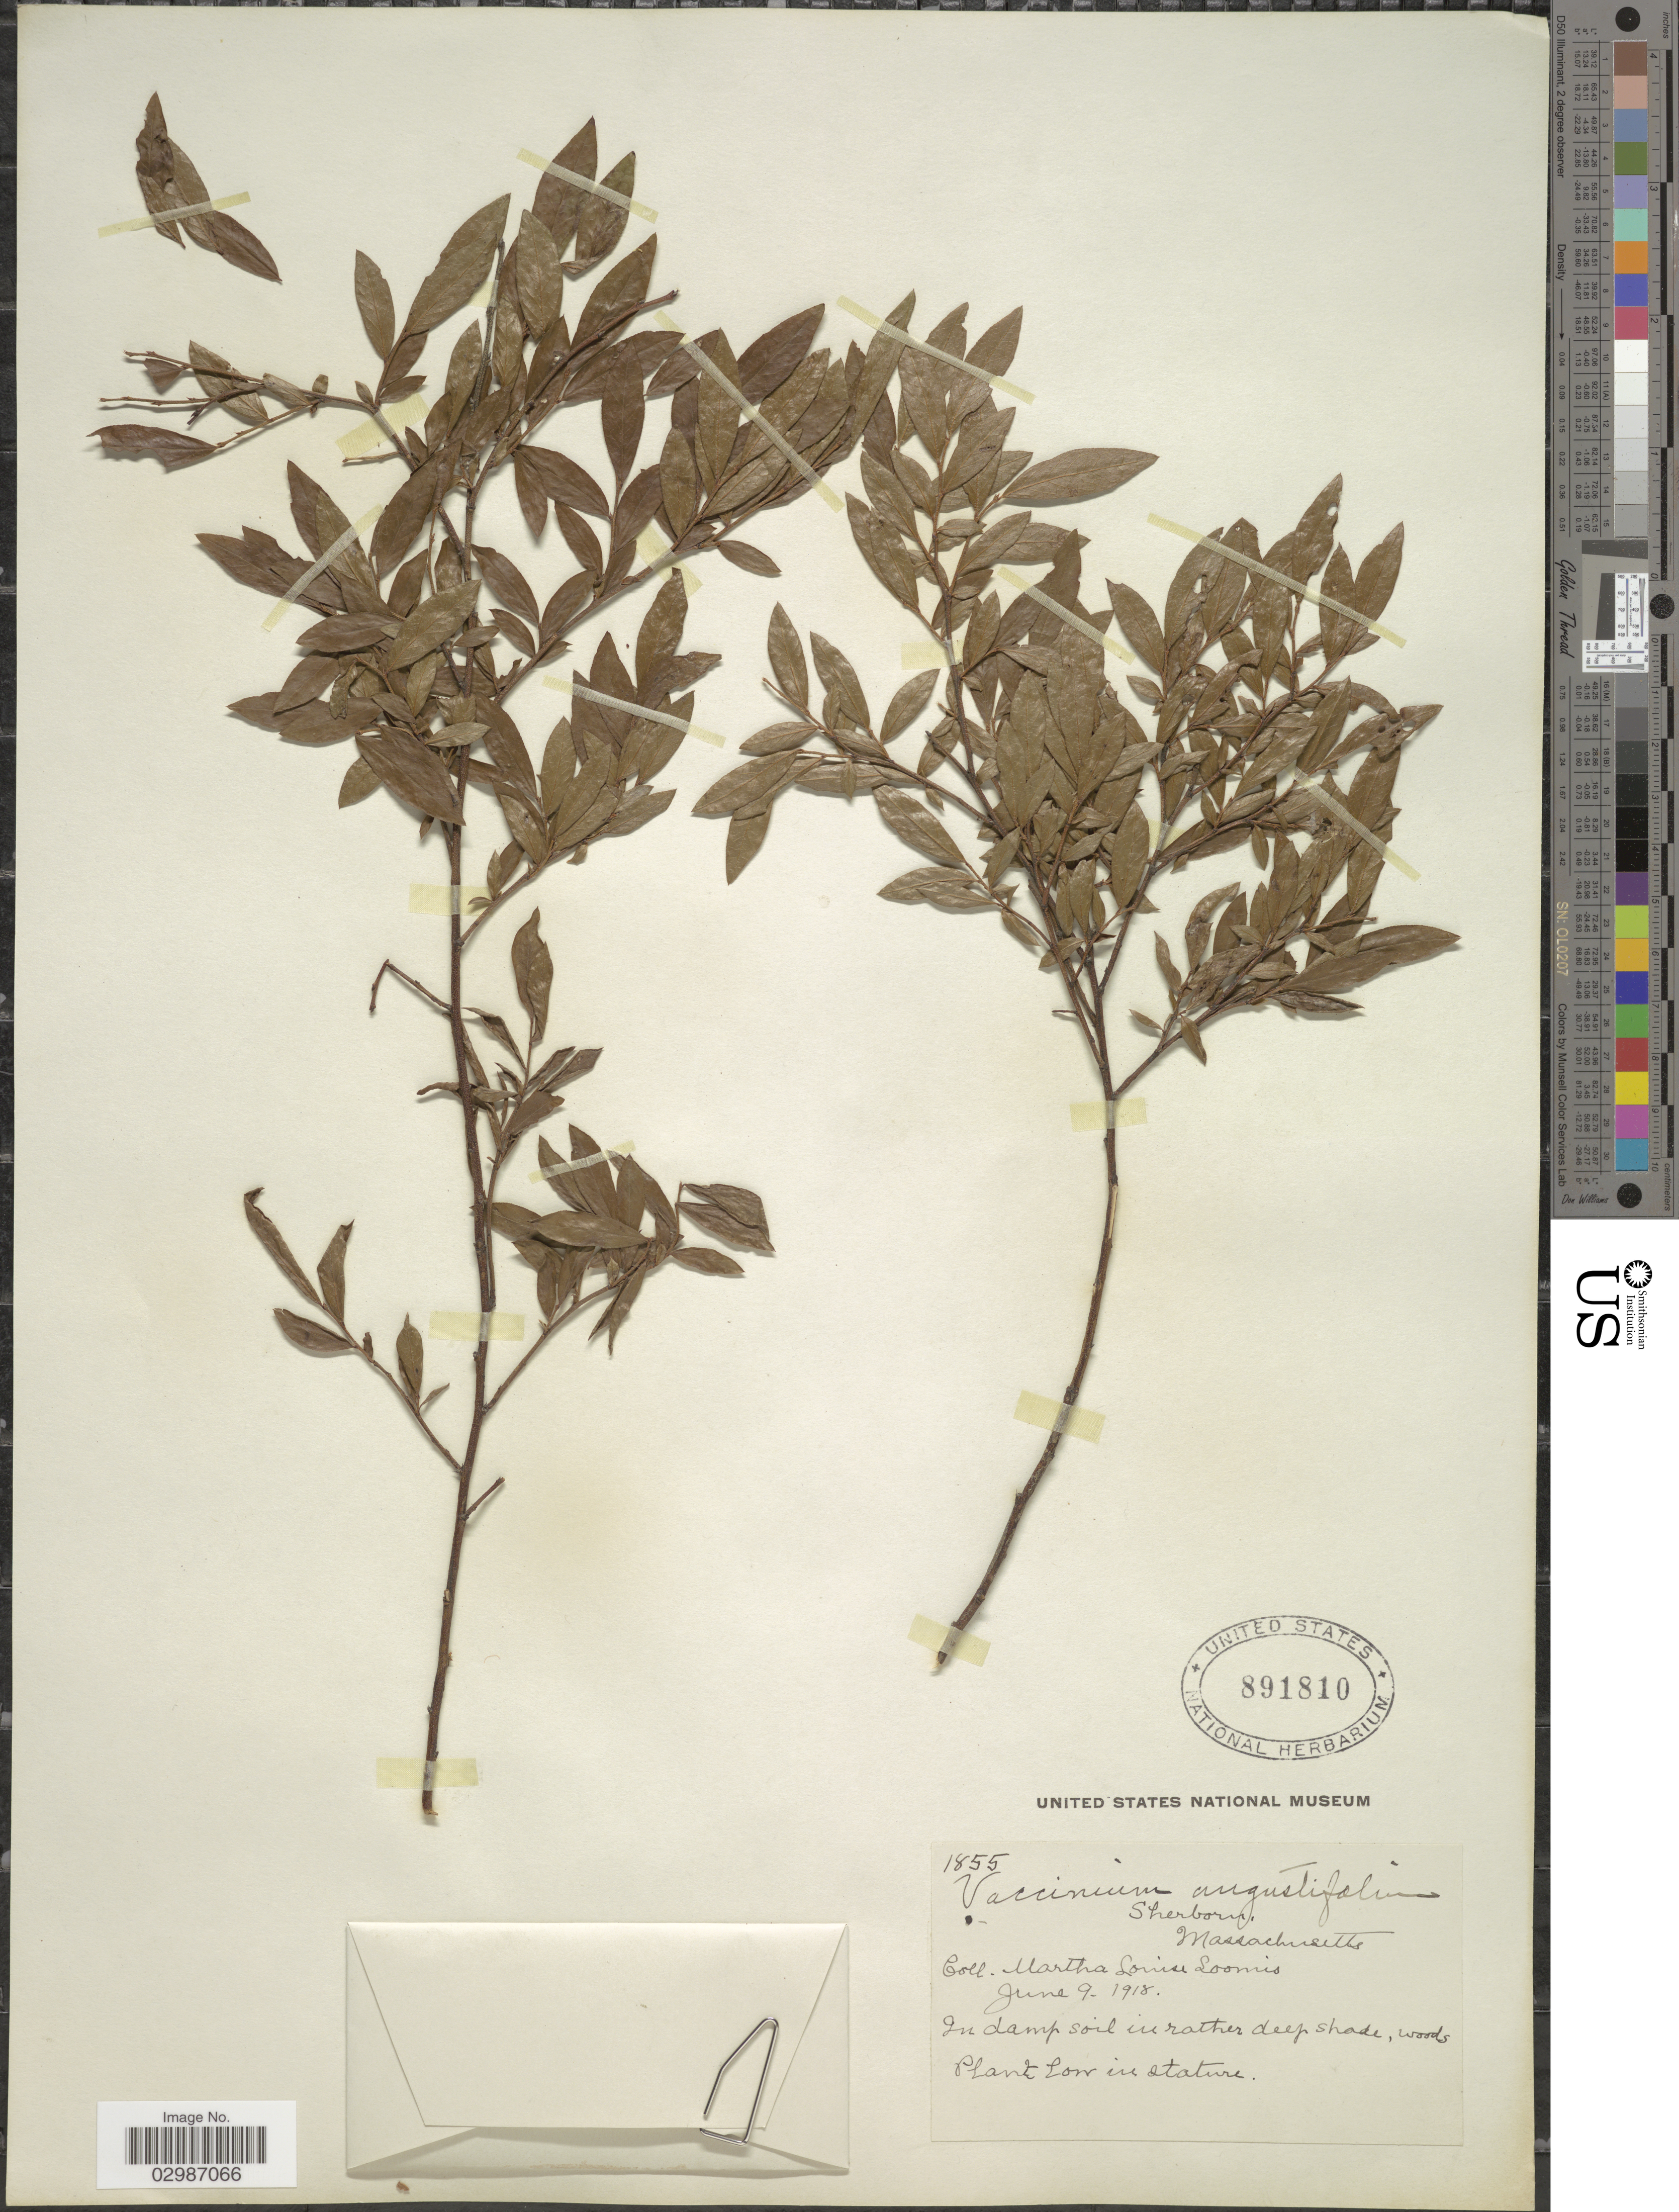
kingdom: Plantae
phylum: Tracheophyta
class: Magnoliopsida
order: Ericales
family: Ericaceae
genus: Vaccinium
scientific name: Vaccinium angustifolium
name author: Aiton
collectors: M. L. Loomis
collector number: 1855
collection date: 1918-06-09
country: United States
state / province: Massachusetts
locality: Sherborn.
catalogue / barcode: US 891810